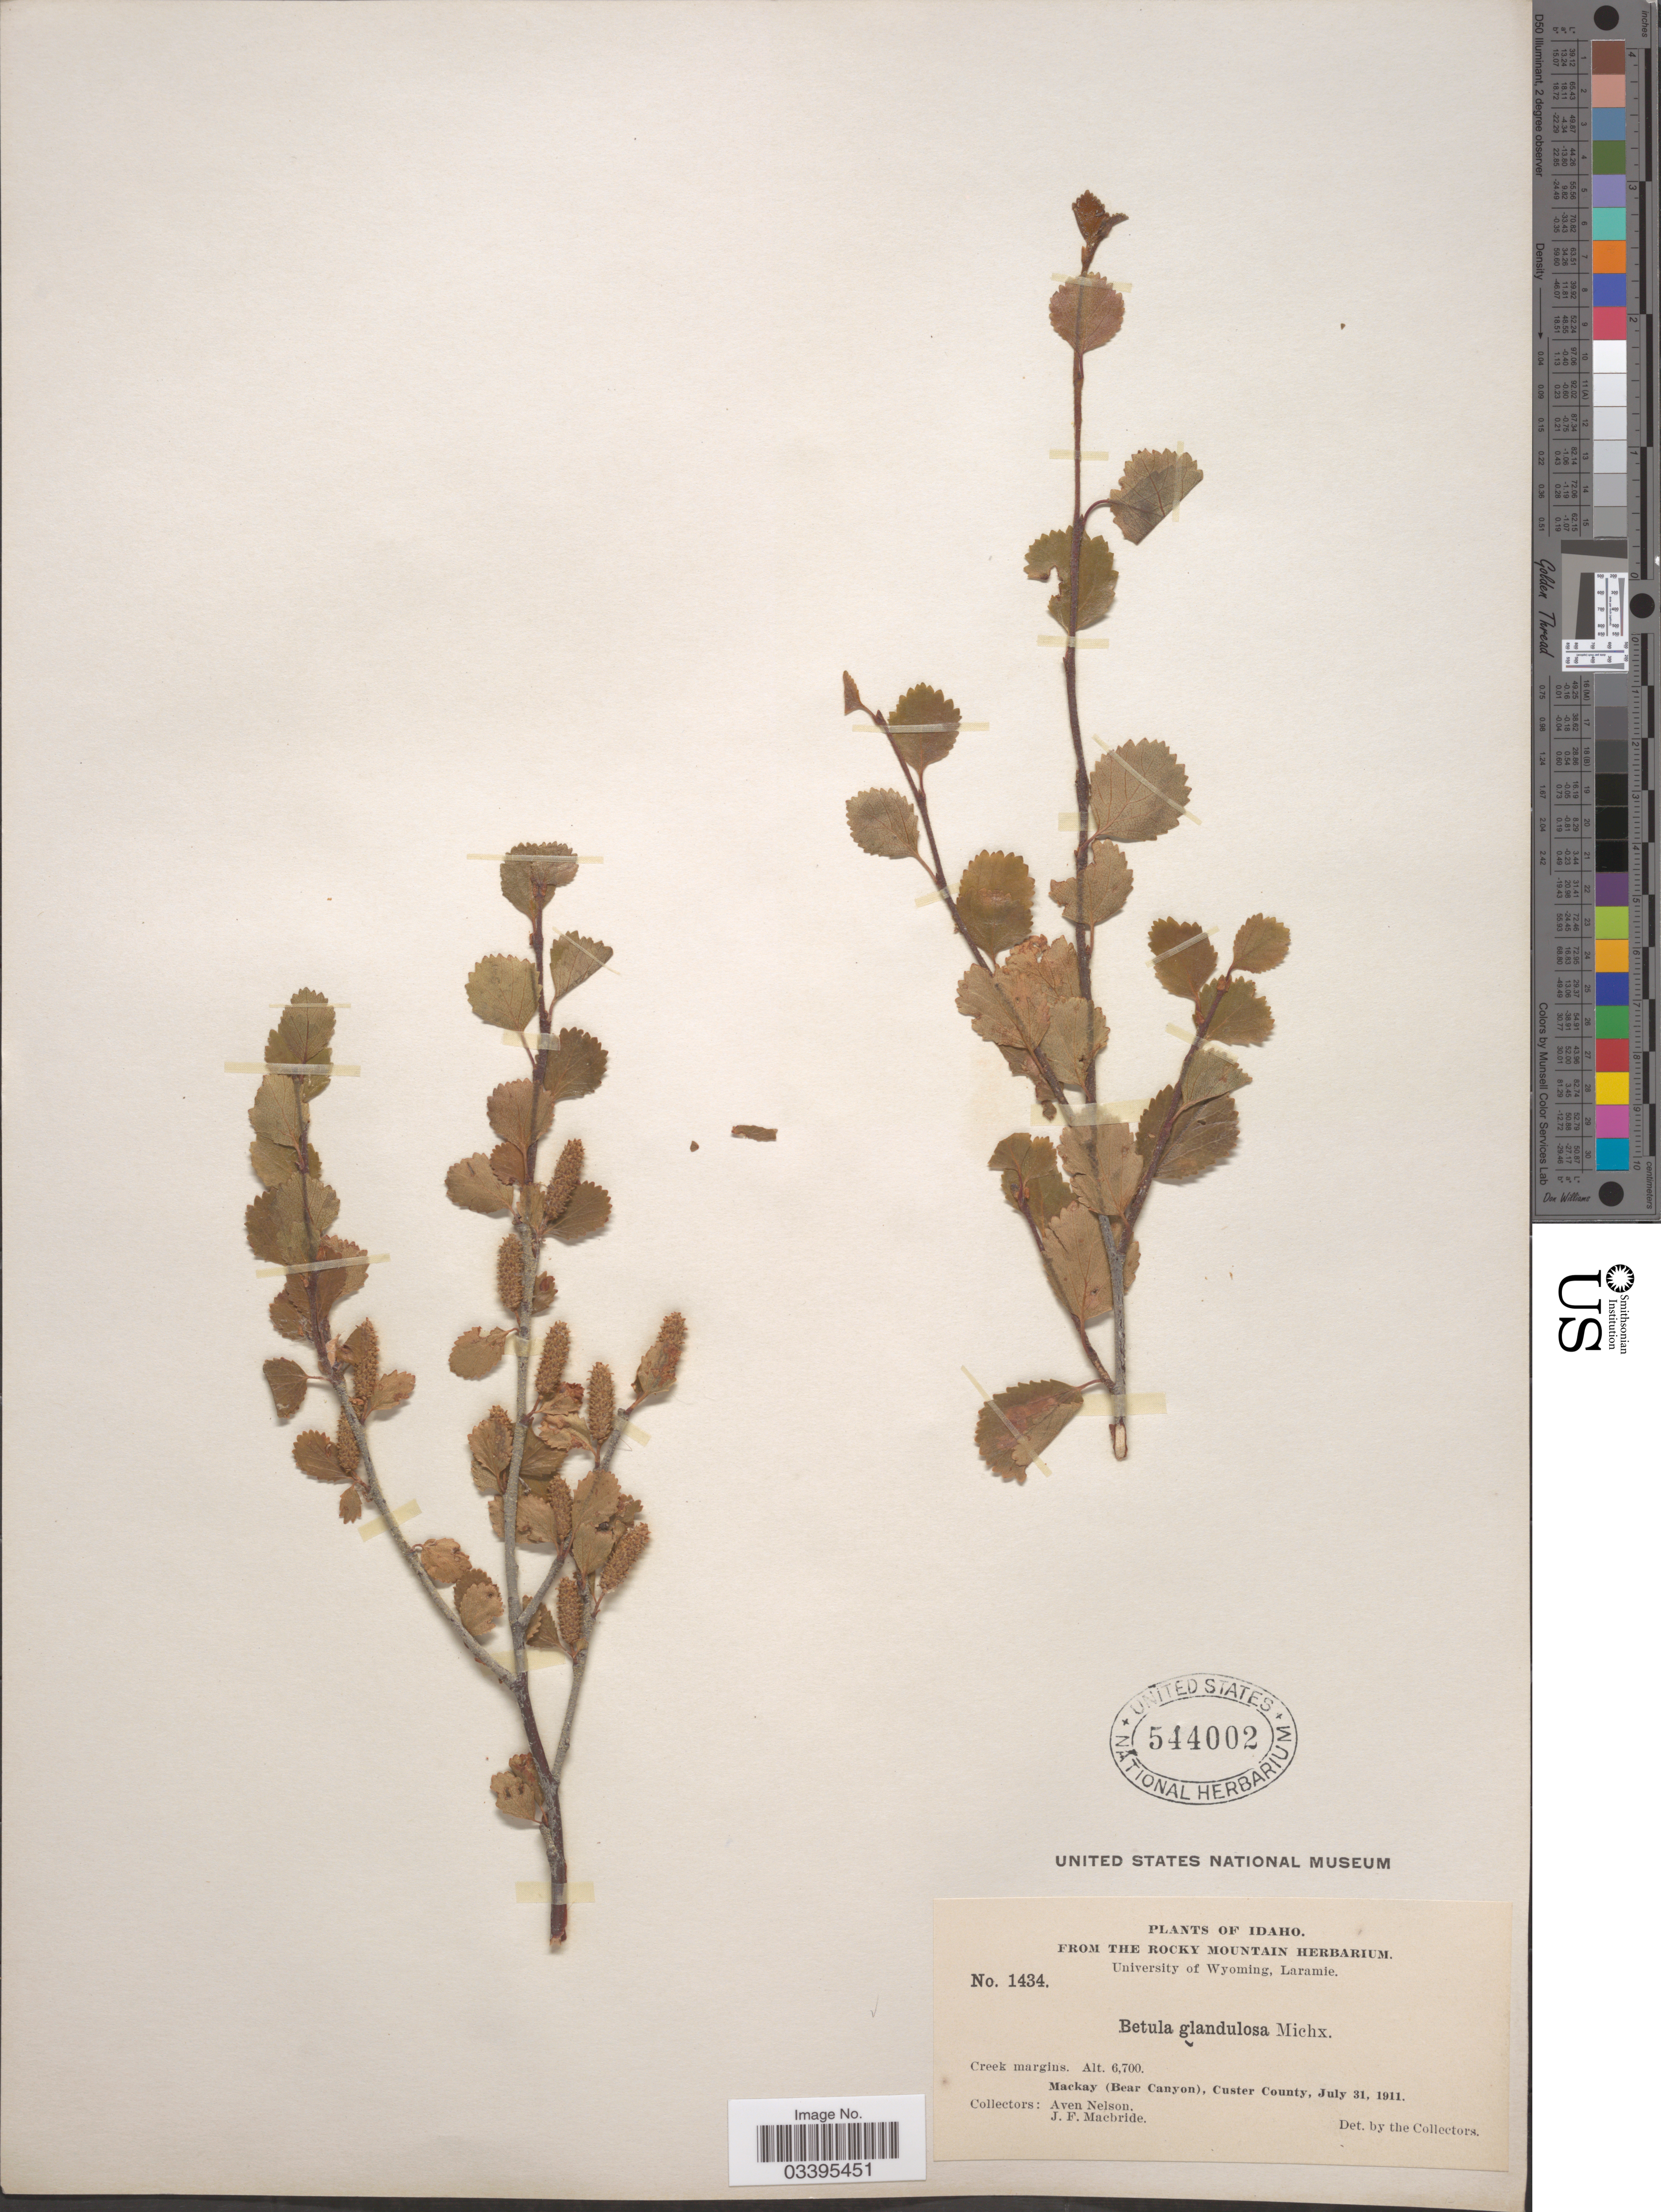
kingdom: Plantae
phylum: Tracheophyta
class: Magnoliopsida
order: Fagales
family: Betulaceae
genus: Betula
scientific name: Betula glandulosa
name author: Michx.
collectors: A. Nelson & J. F. Macbride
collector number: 1434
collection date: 1911-07-31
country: United States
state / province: Idaho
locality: Mackay (Bear Canyon), Custer County.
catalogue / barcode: US 544002